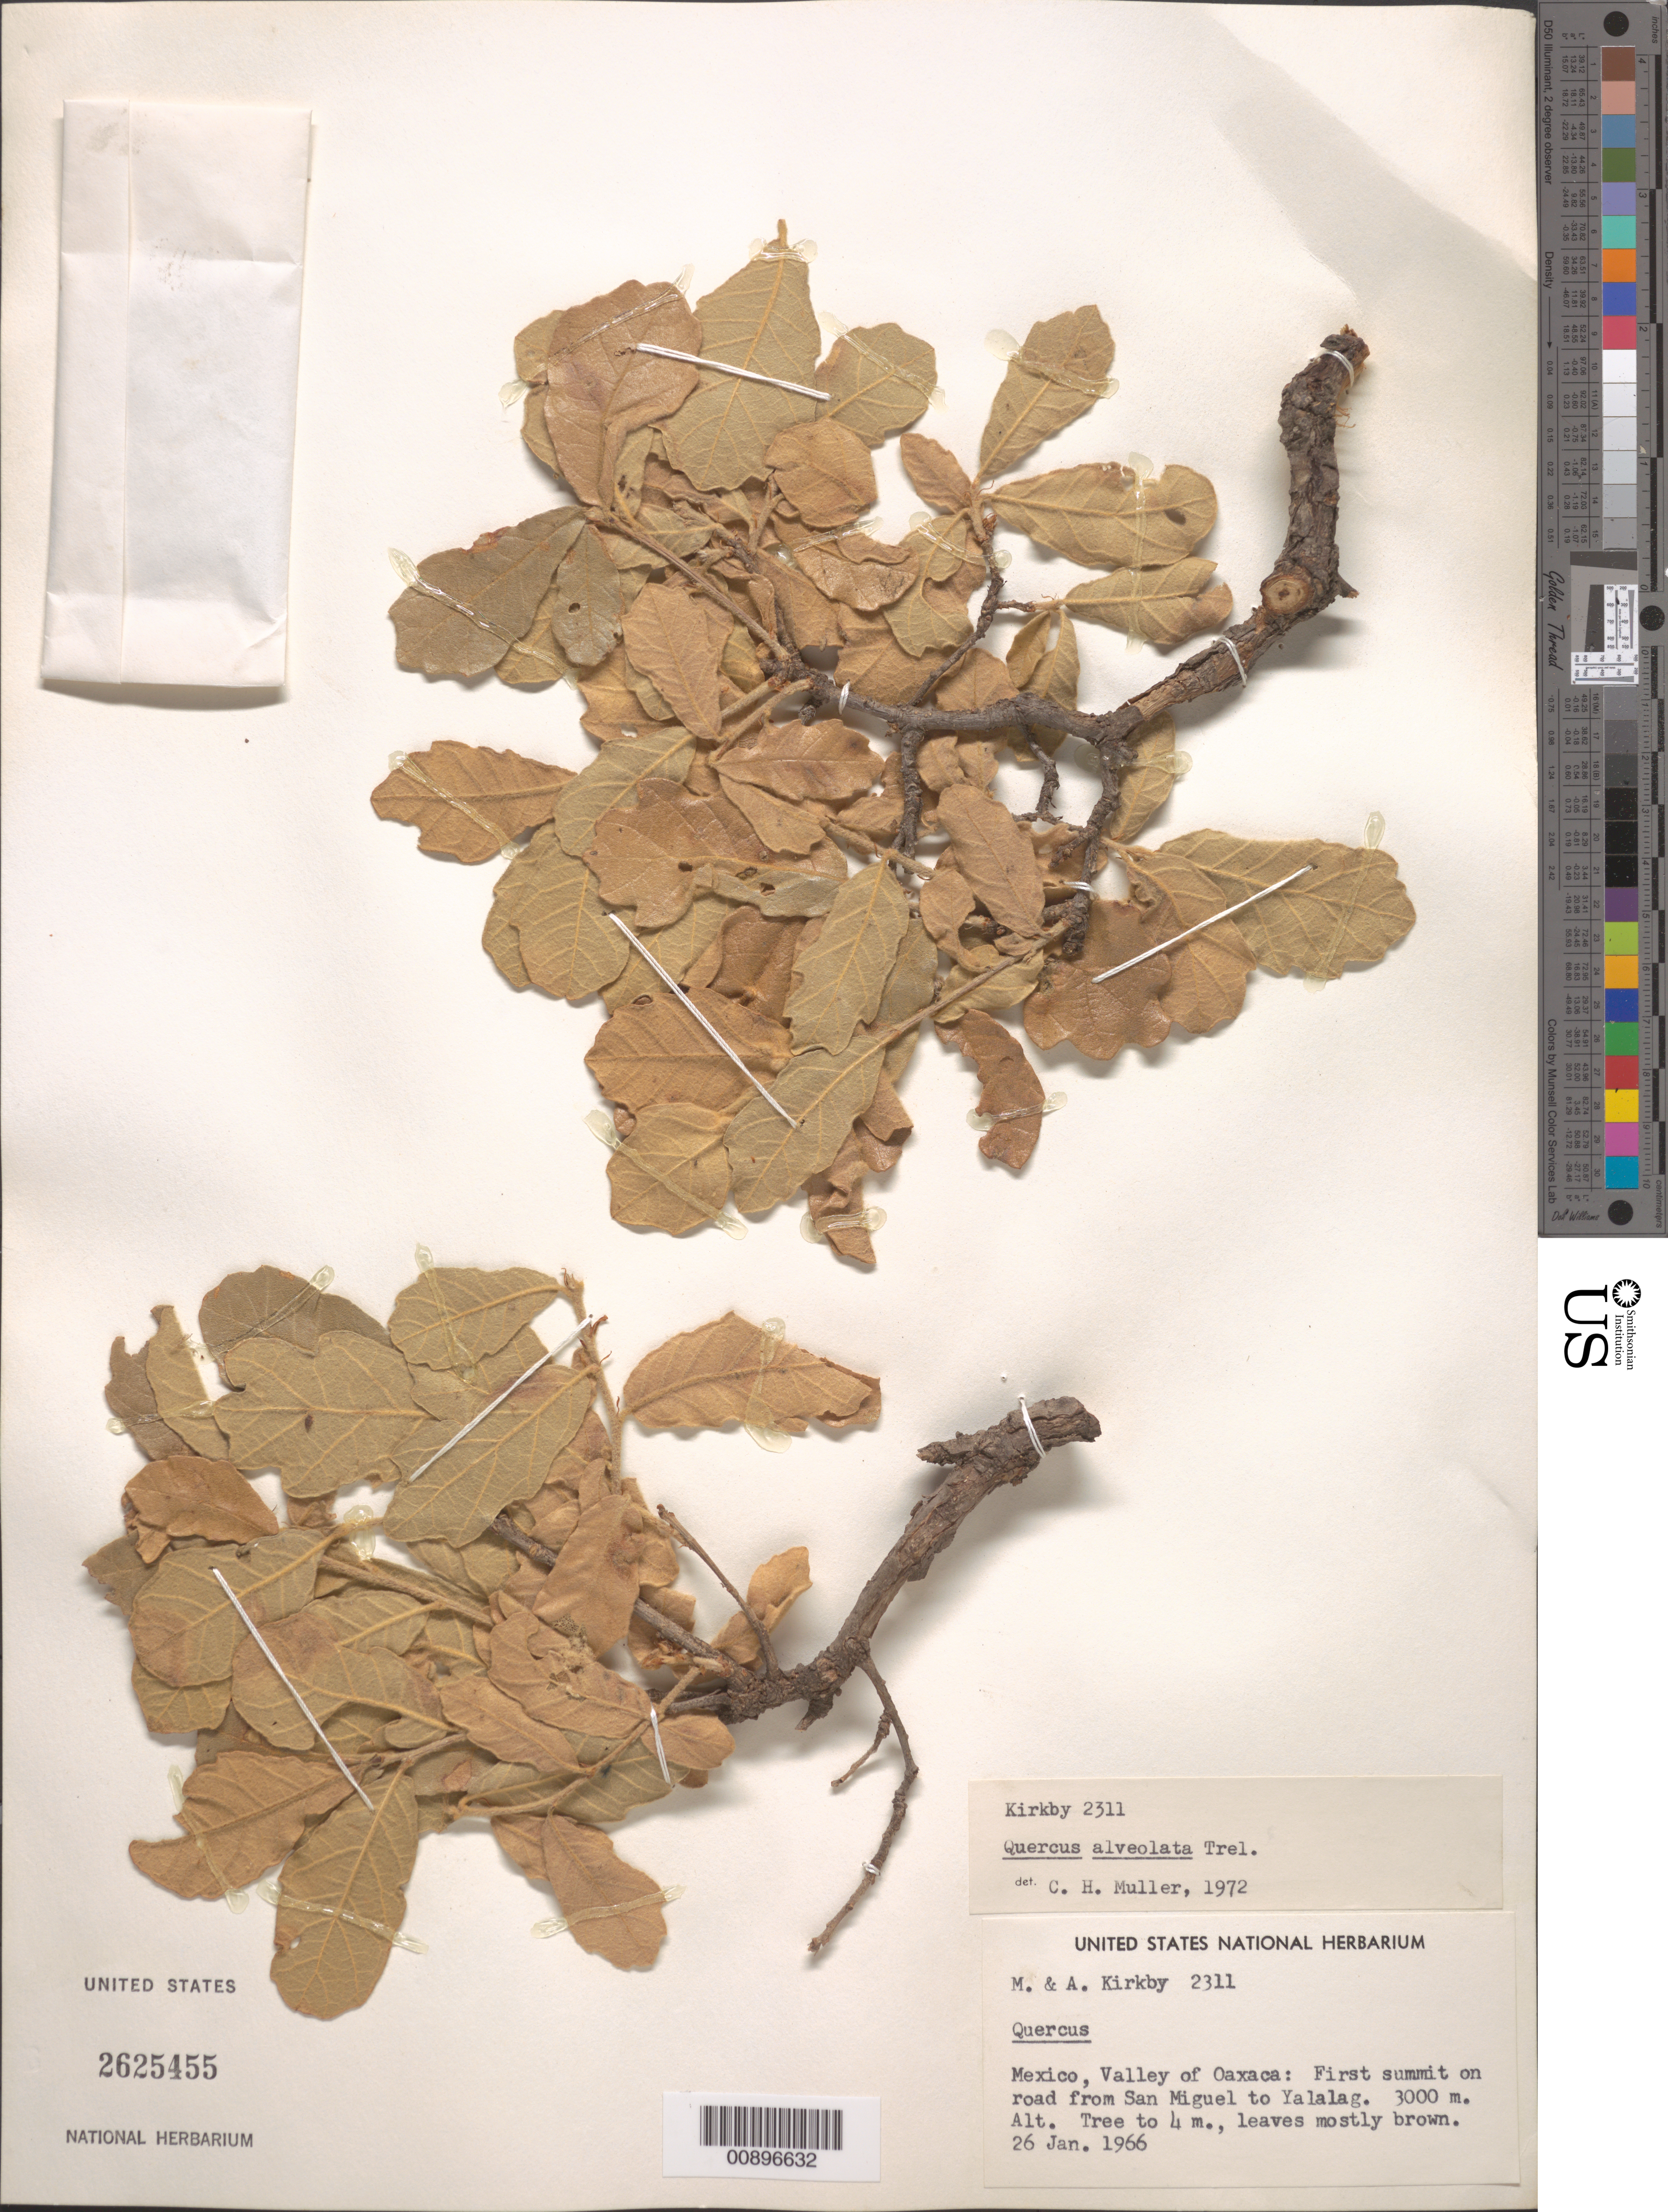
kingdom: Plantae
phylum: Tracheophyta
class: Magnoliopsida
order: Fagales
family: Fagaceae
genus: Quercus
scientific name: Quercus alveolata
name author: Trel.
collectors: Kirkby, M. & A. Kirkby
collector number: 2311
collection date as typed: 26 Jan 1966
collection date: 1966-01-26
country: Mexico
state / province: Oaxaca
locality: Valley of Oaxaca: First summit on road from San Miguel to Yalalag.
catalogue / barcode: US 2625455